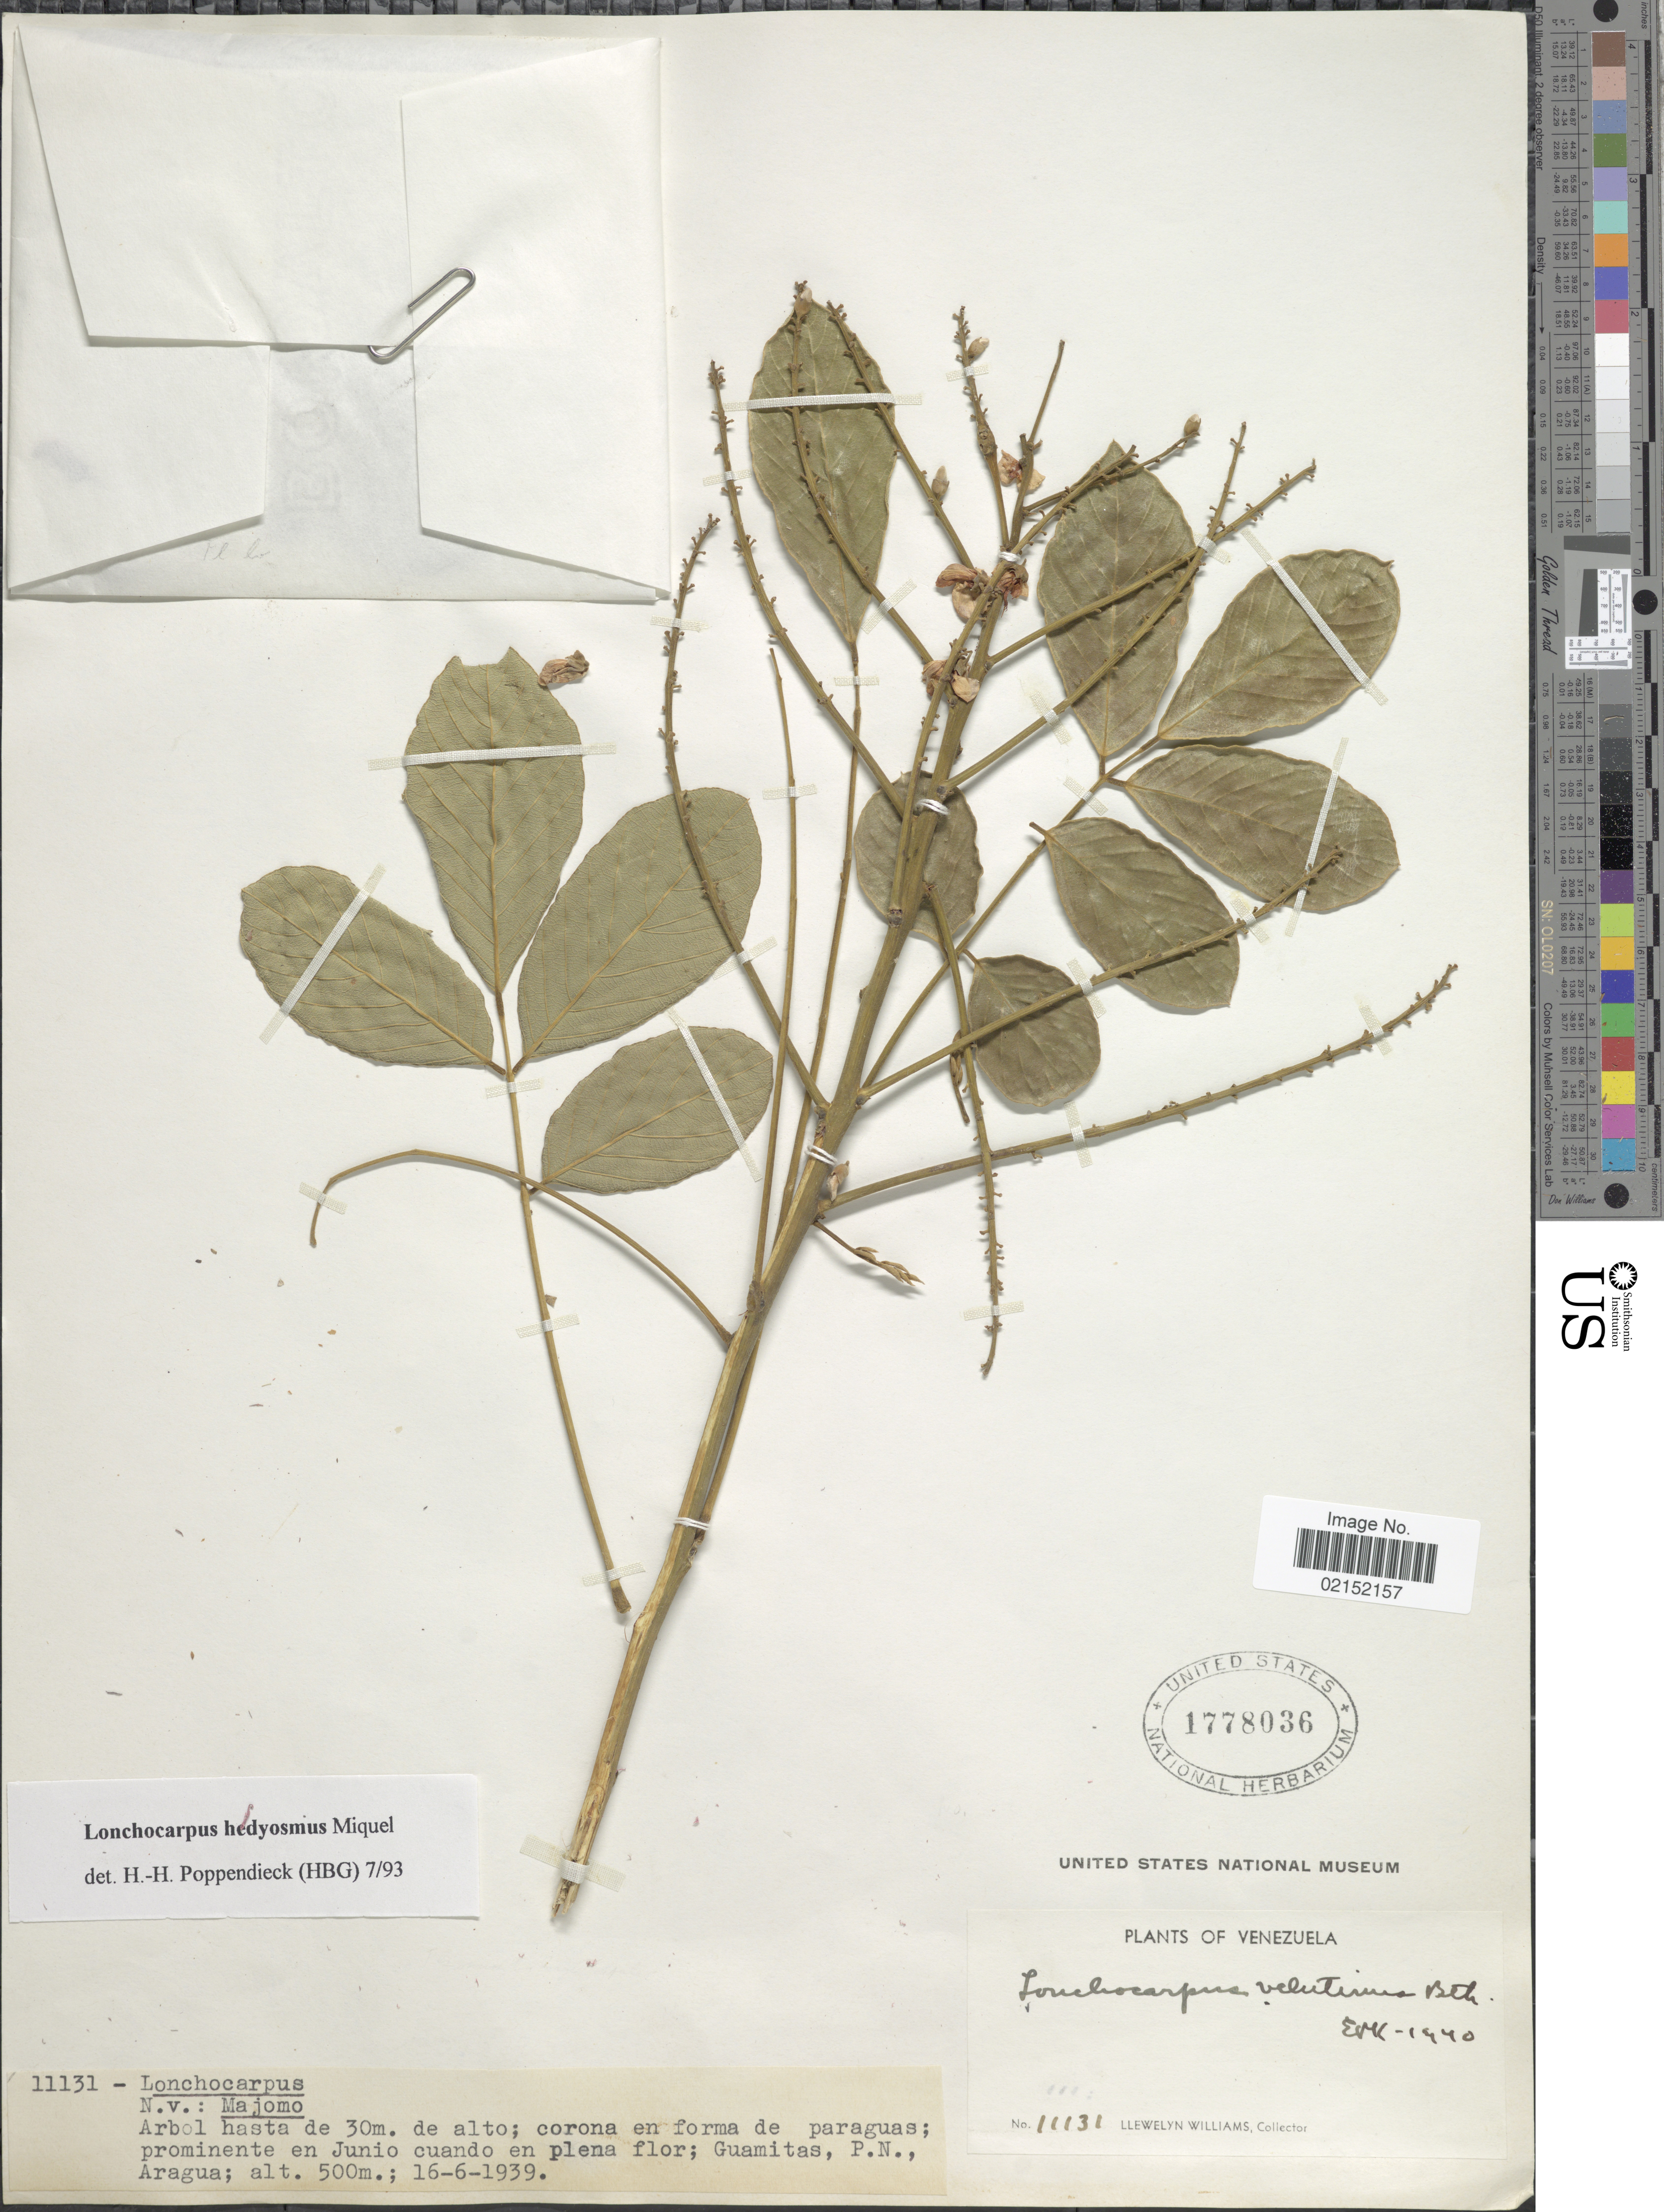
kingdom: Plantae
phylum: Tracheophyta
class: Magnoliopsida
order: Fabales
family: Fabaceae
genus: Lonchocarpus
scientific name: Lonchocarpus hedyosmus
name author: Miq.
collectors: Ll. Williams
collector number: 11131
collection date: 1939-06-16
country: Venezuela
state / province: Aragua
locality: Guamitas, P.N. Aragua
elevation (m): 500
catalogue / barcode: US 1778036